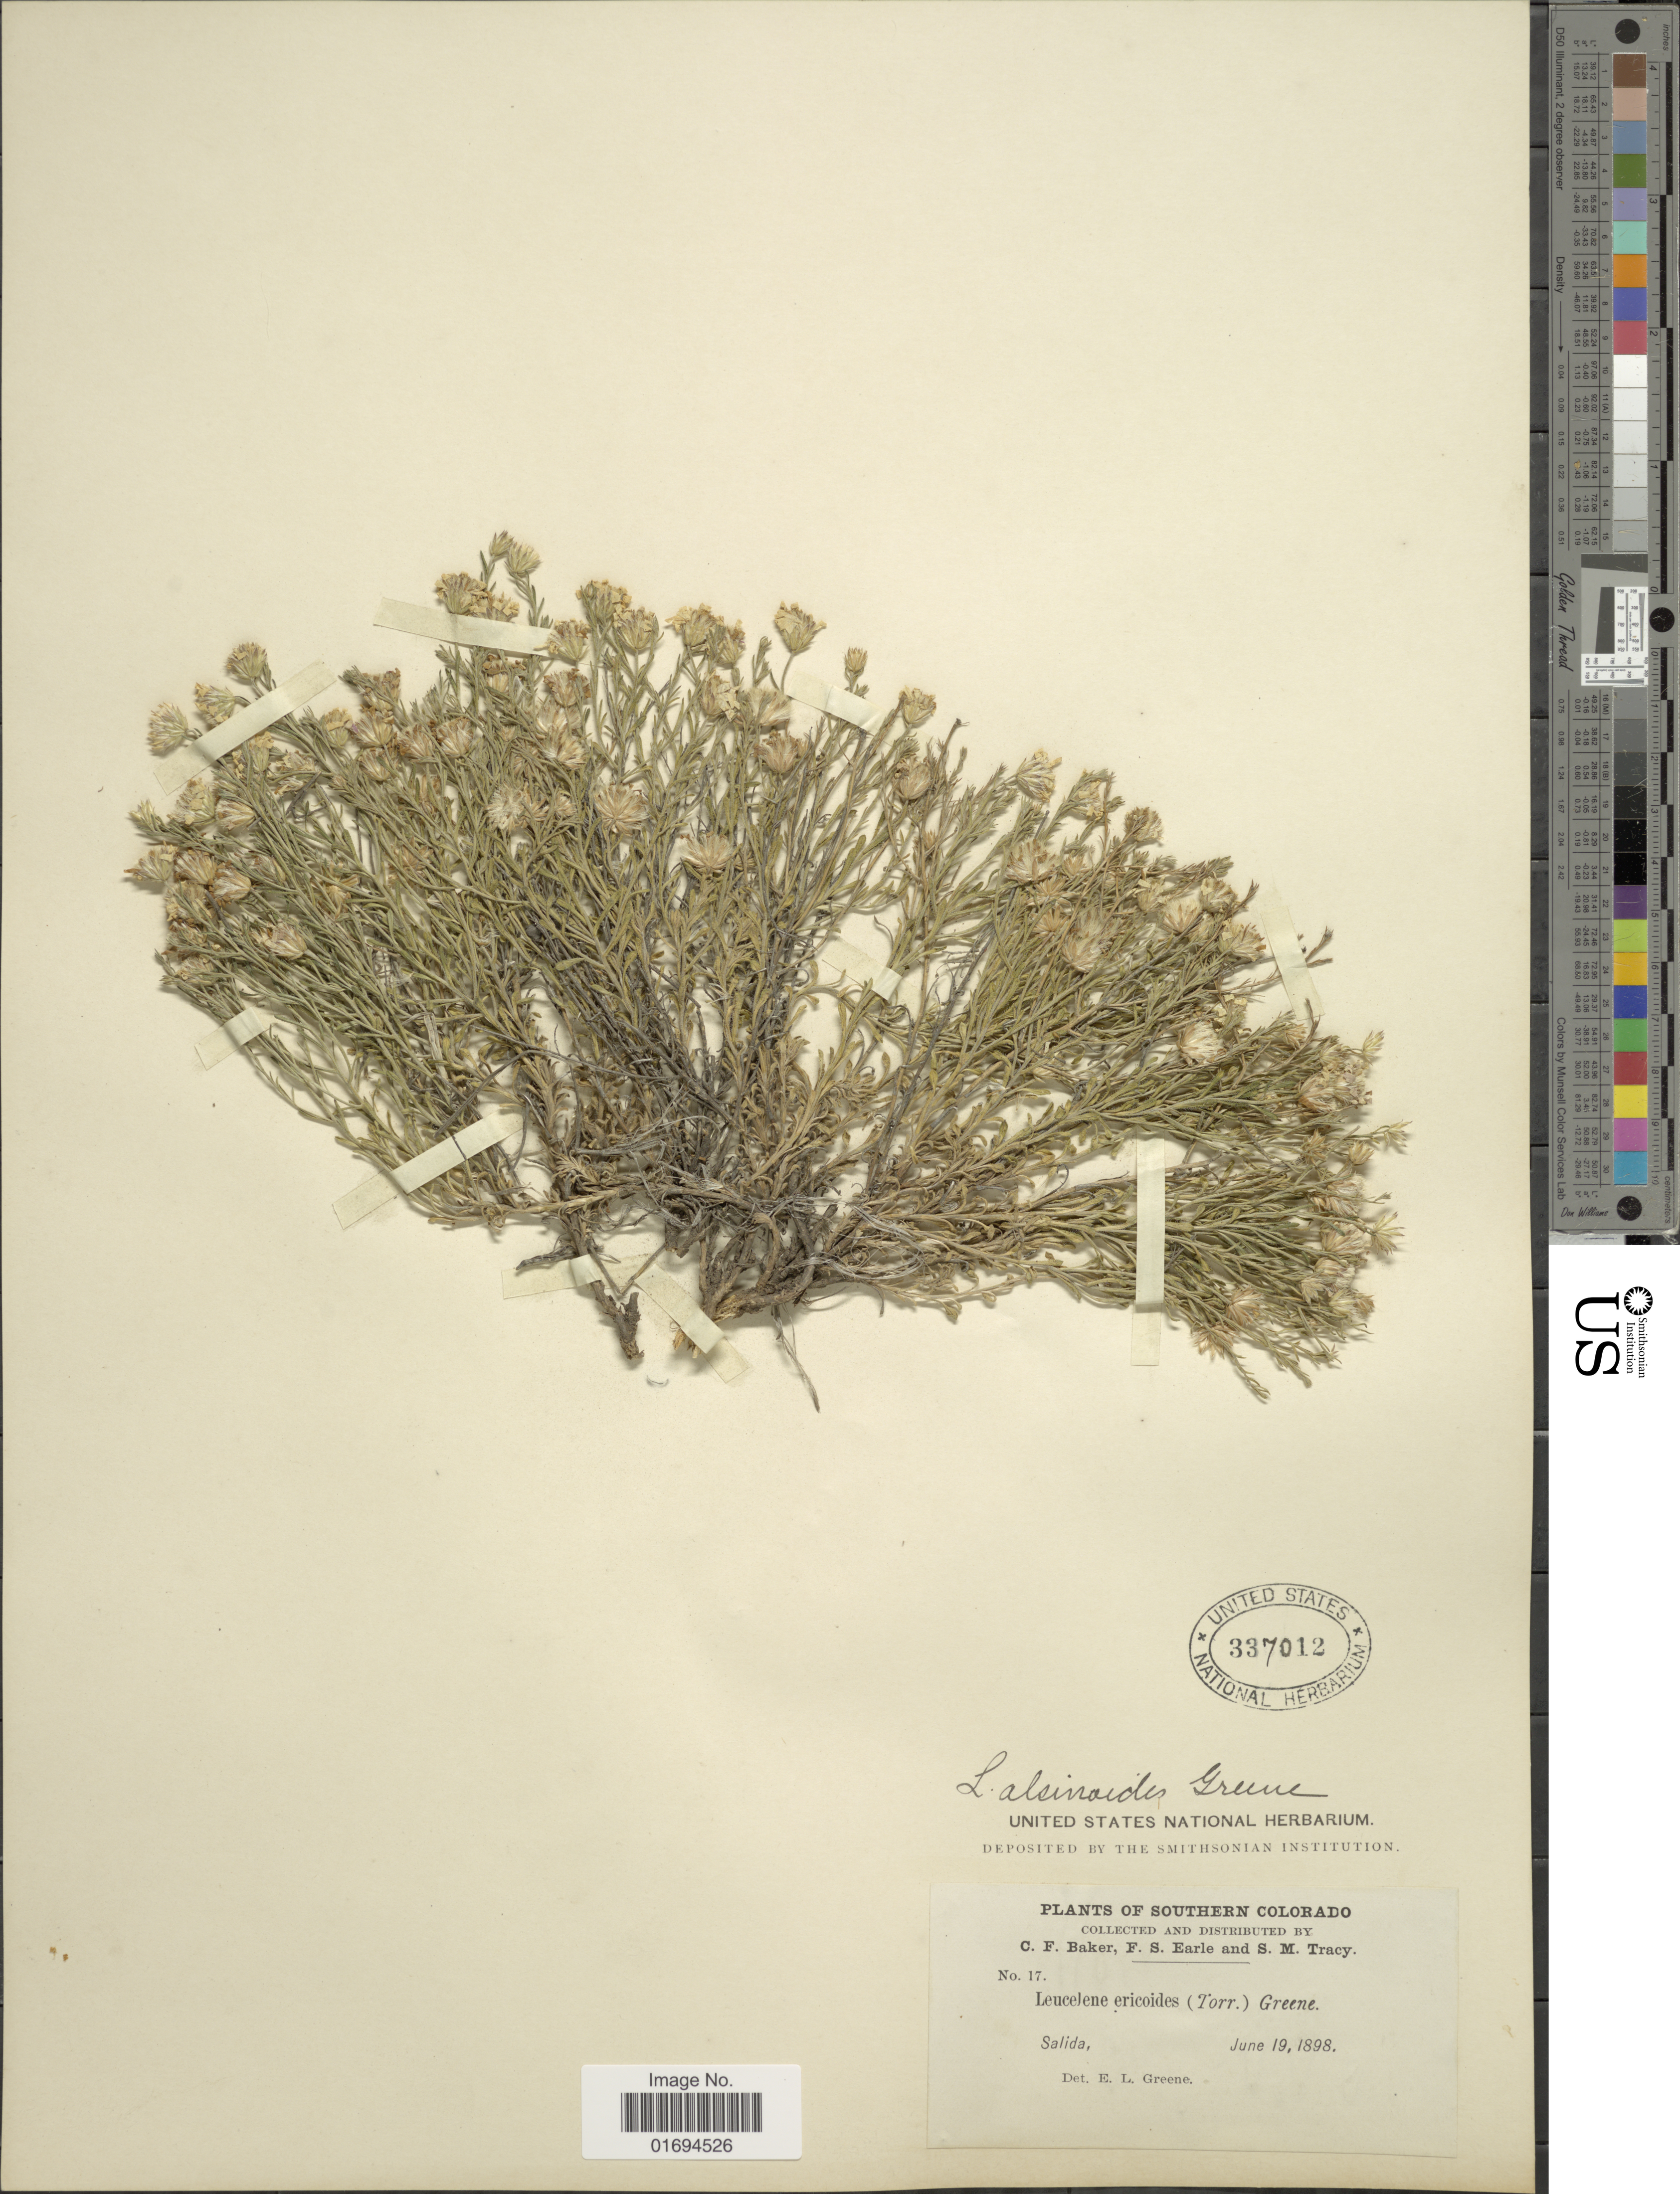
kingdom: Plantae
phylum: Tracheophyta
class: Magnoliopsida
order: Asterales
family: Asteraceae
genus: Chaetopappa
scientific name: Chaetopappa ericoides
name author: (Torr.) G.L. Nesom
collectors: C. F. Baker, F. S. Earle & S. Stracy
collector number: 17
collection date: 1898-06-19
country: United States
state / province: Colorado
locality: Southern Colorado, Salida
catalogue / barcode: US 337012